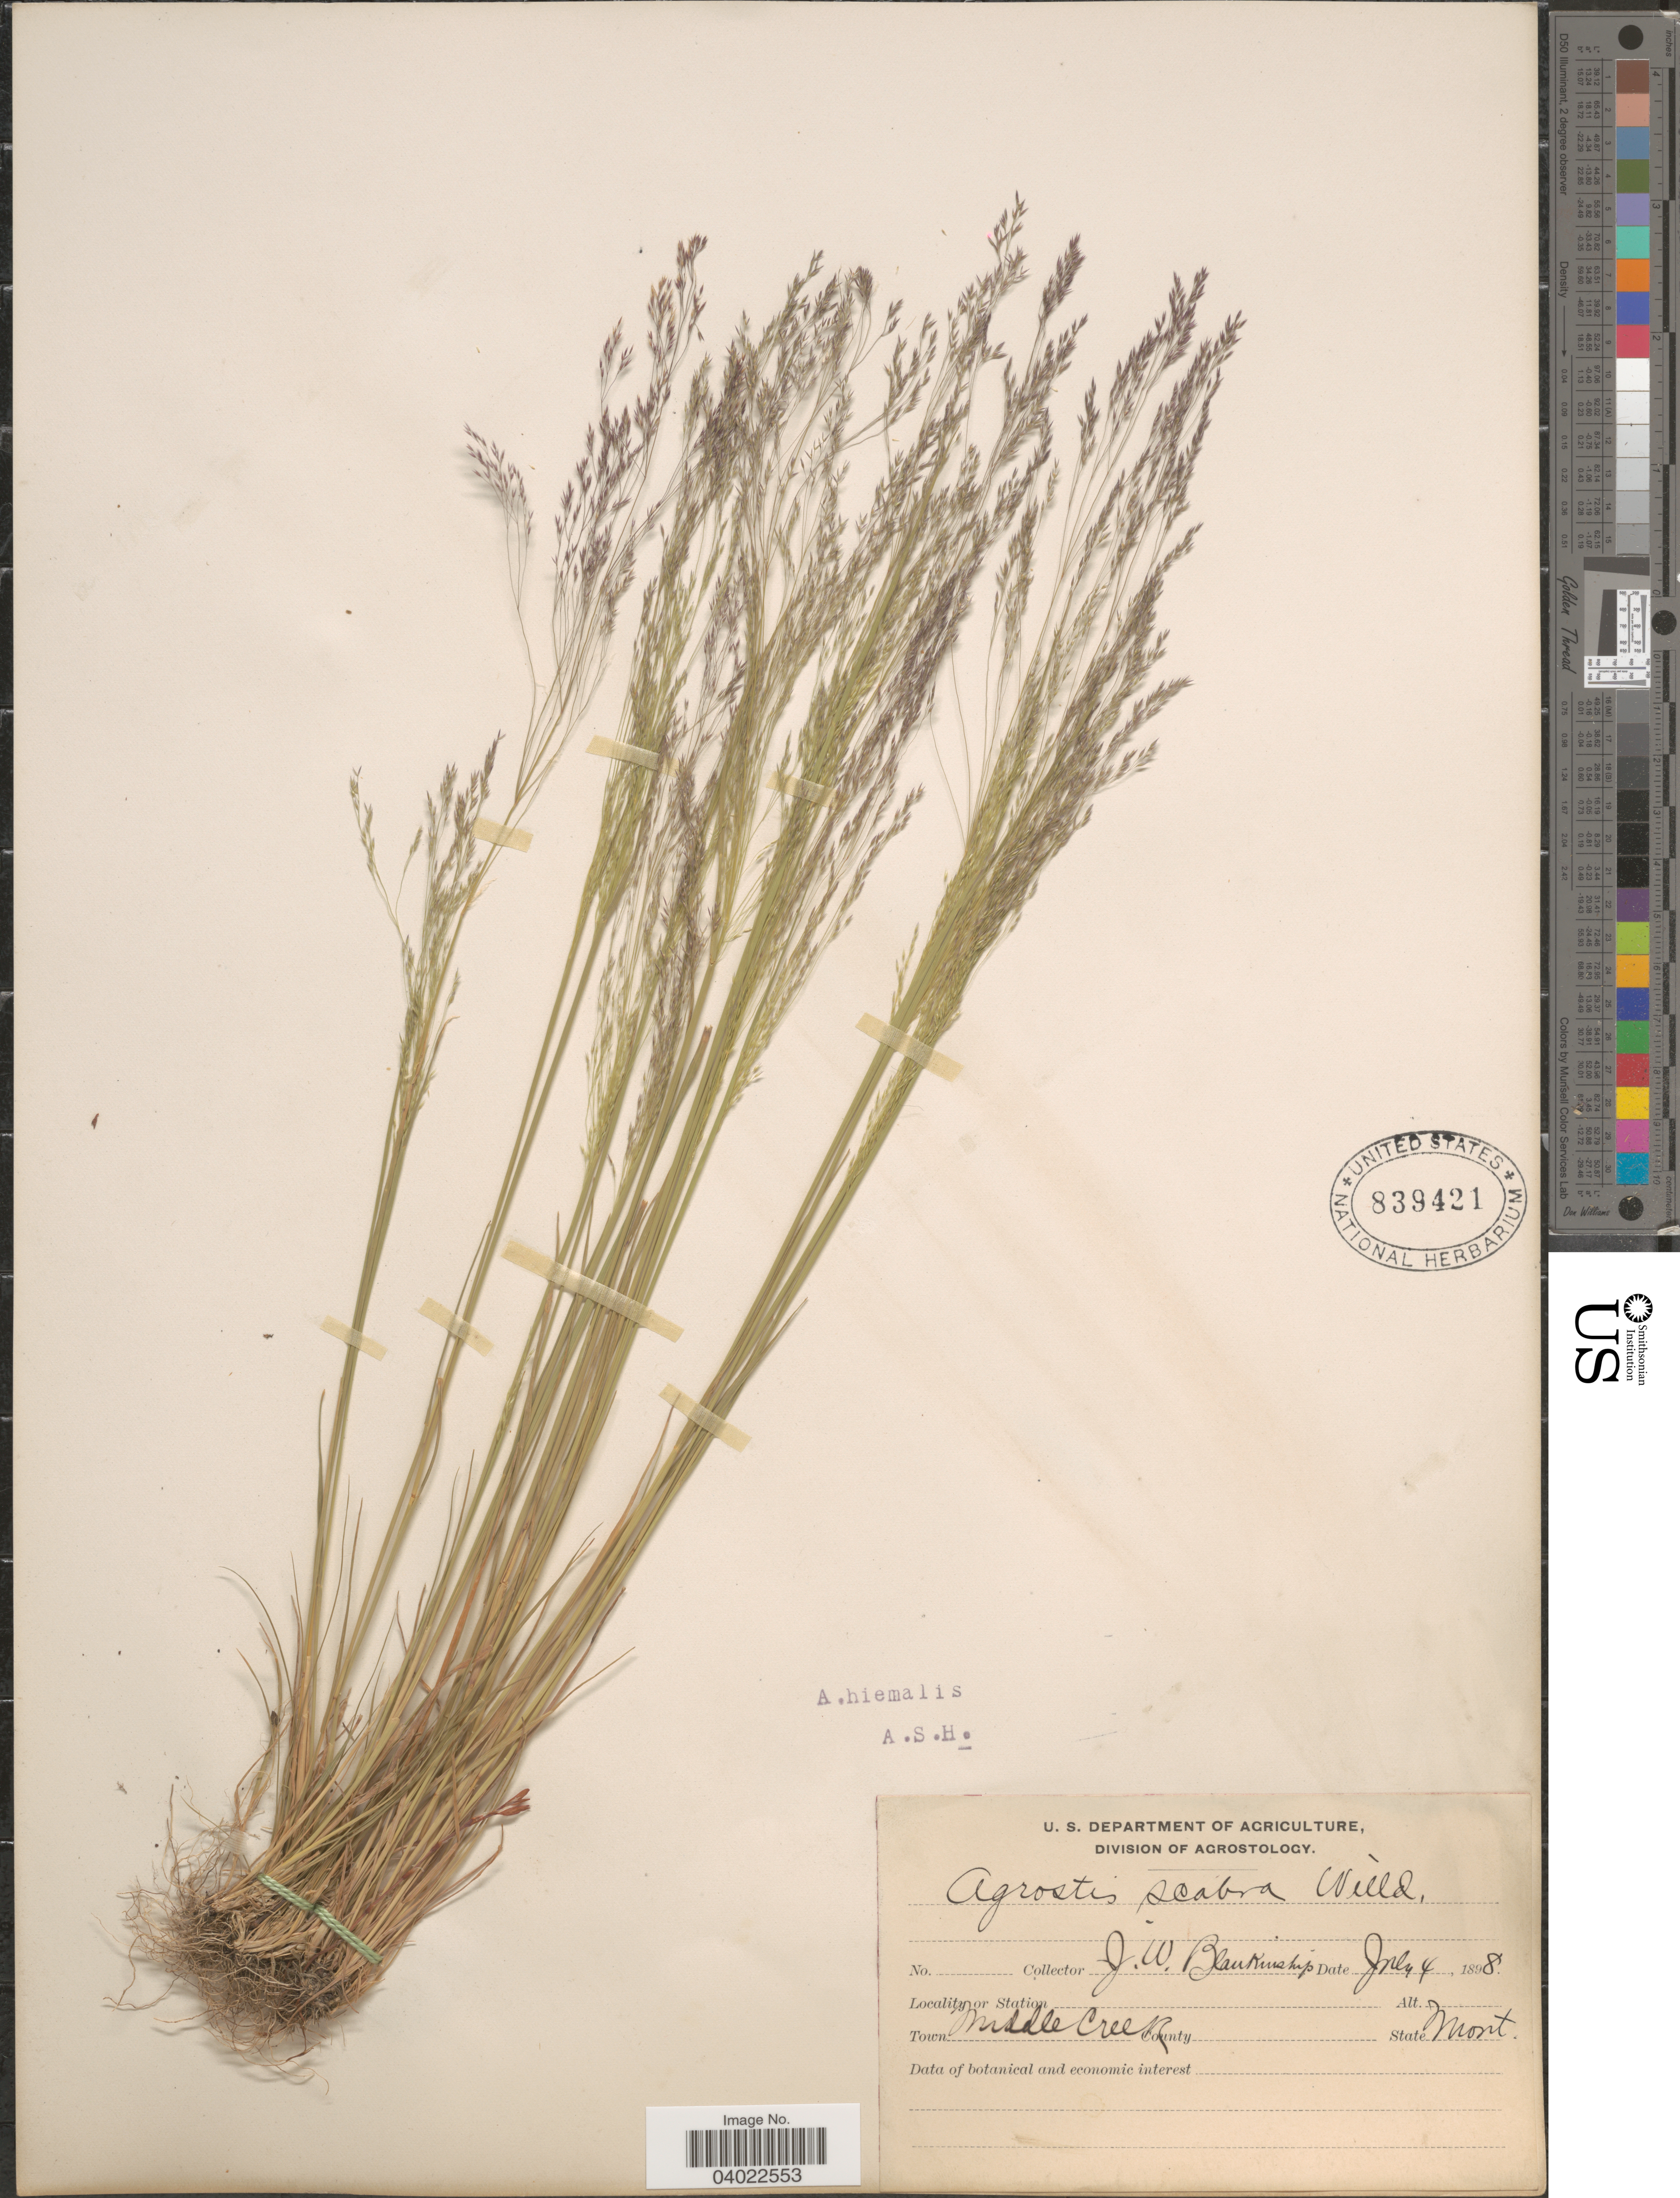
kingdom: Plantae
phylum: Tracheophyta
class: Liliopsida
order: Poales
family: Poaceae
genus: Agrostis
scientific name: Agrostis scabra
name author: Willd.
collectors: J. W. Blankinship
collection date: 1898-07-04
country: United States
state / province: Montana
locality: Middle Creek.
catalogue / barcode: US 839421